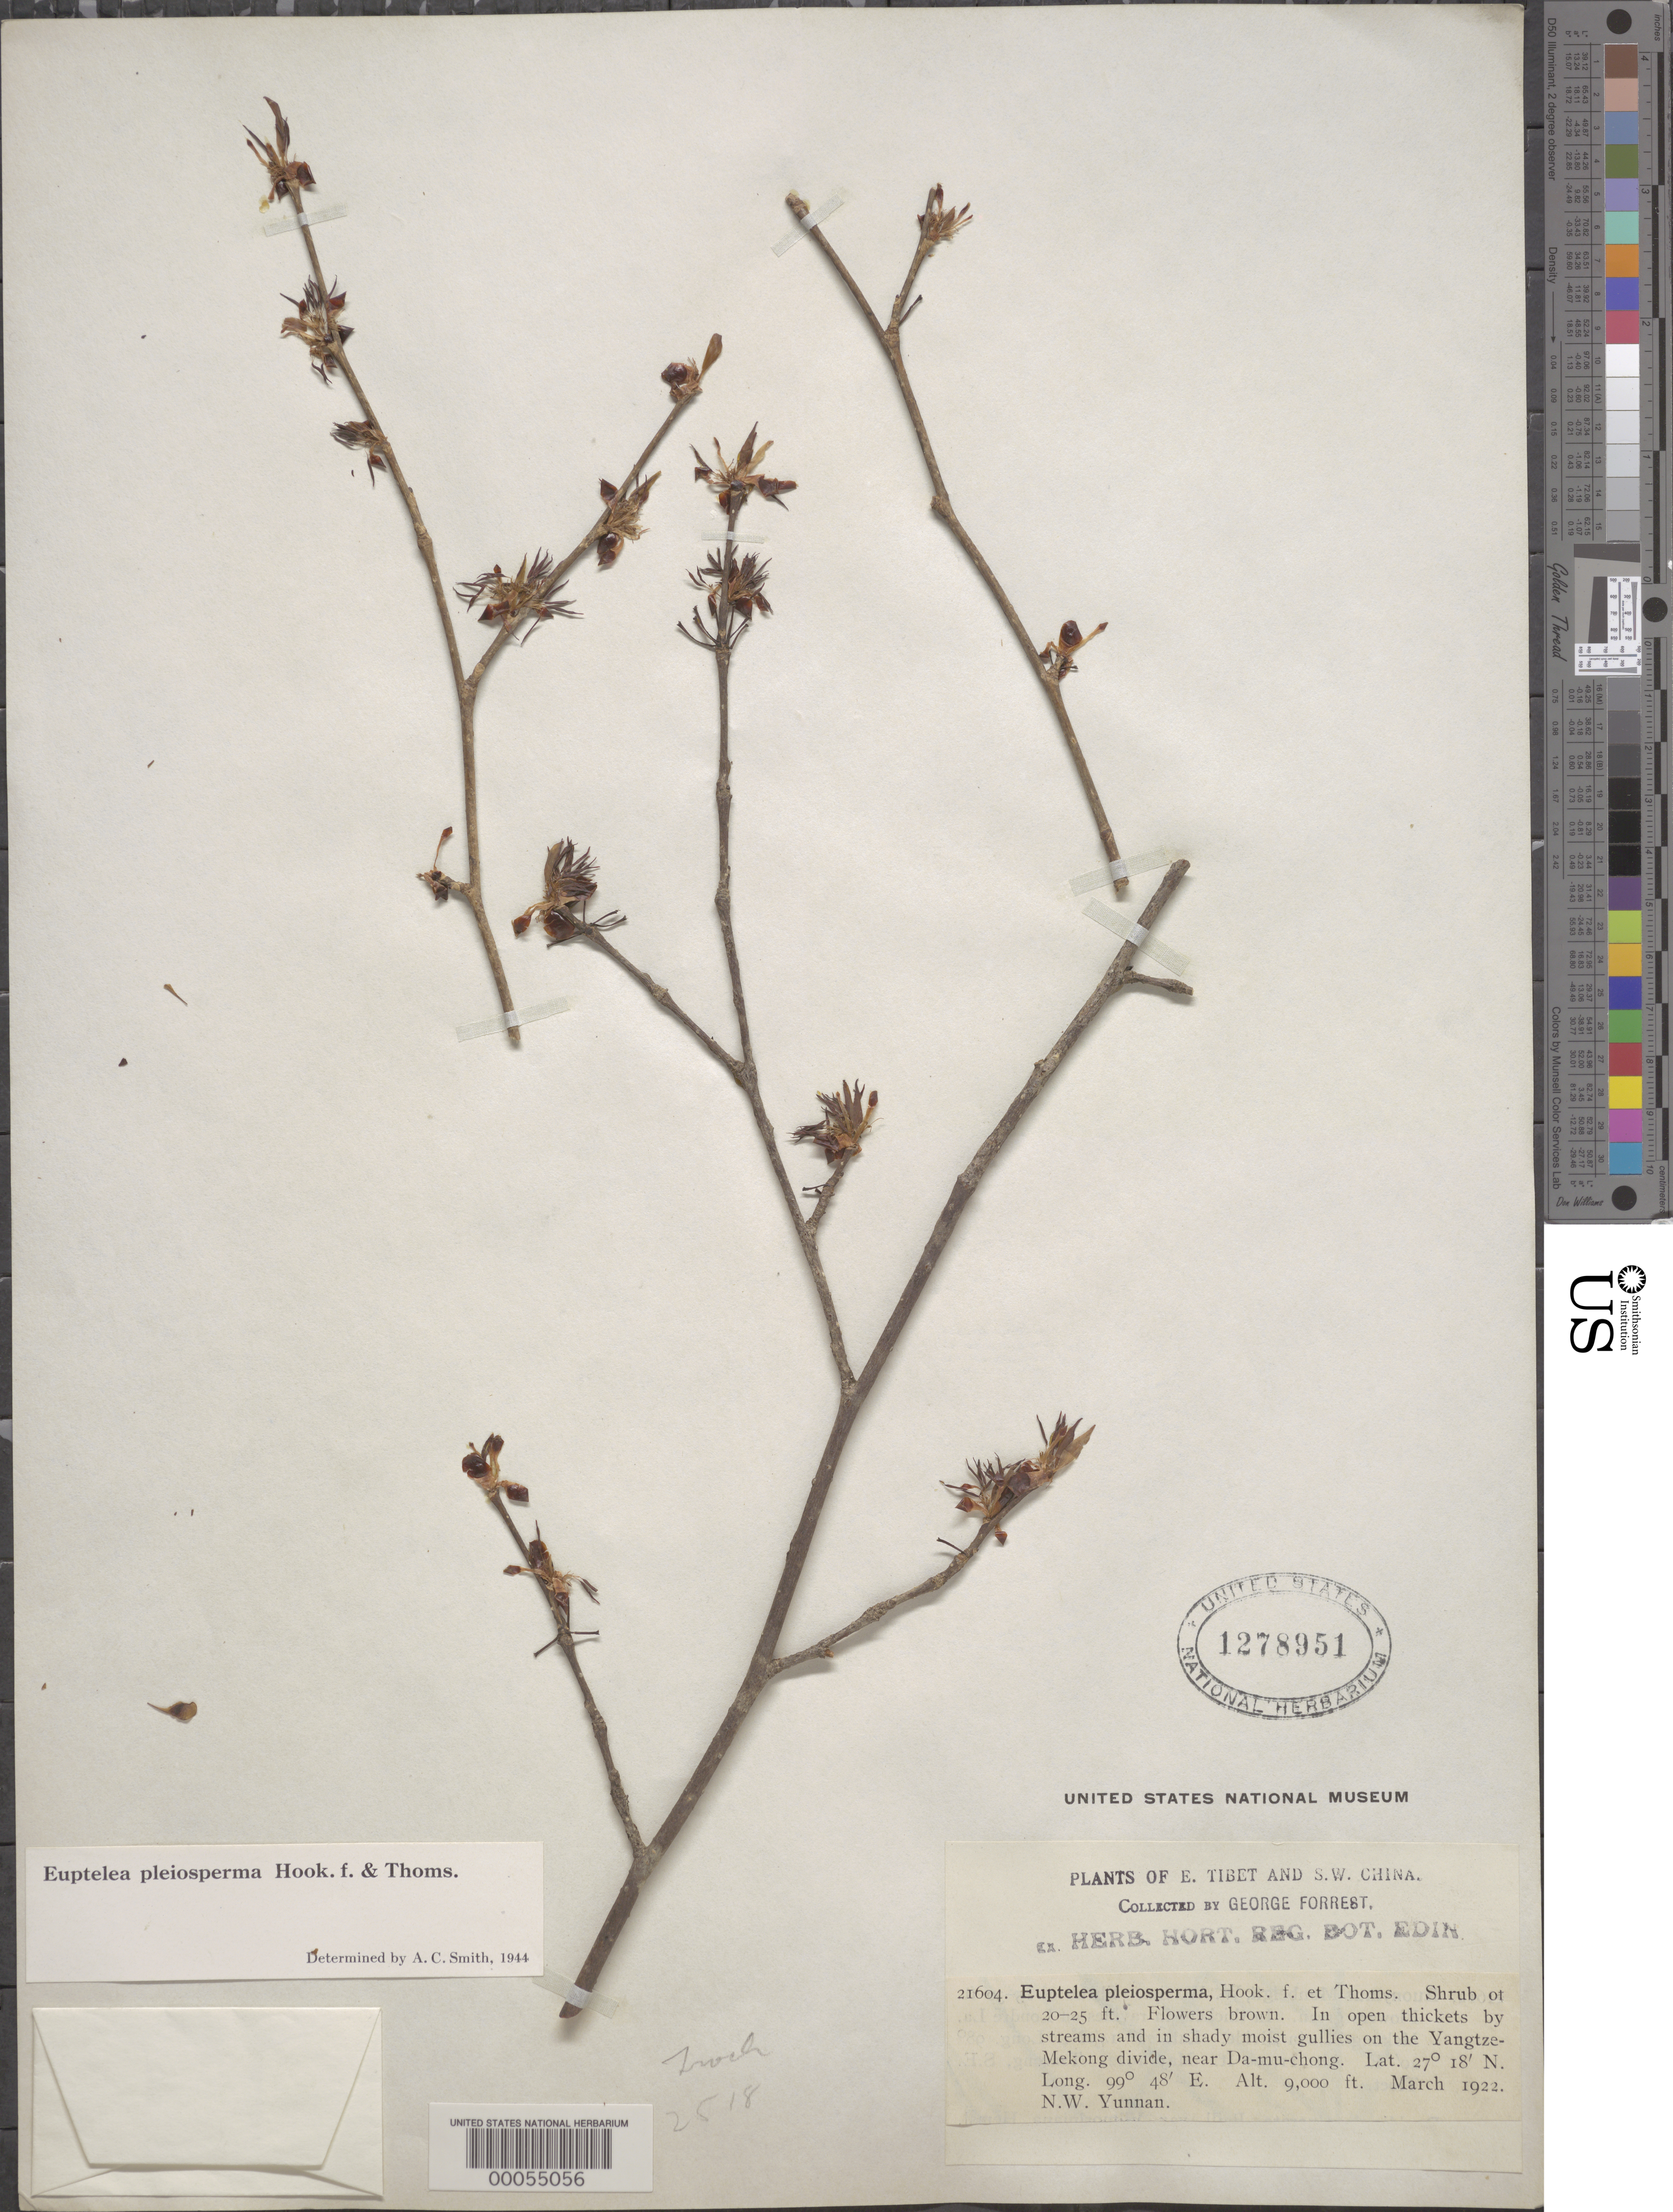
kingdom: Plantae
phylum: Tracheophyta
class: Magnoliopsida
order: Ranunculales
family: Eupteleaceae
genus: Euptelea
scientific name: Euptelea pleiosperma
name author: Hook. f. & Thomson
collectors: G. Forrest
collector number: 21604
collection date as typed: Mar 1922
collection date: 1922-03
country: China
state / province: Yunnan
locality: Northwest yunnan: yangtze-mekong divide near da-mu-chong. lat. 27deg. 18min. n. long. 99deg. 48min. e.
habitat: In open thickets by streams and in shady moist places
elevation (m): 2743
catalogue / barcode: US 1278951